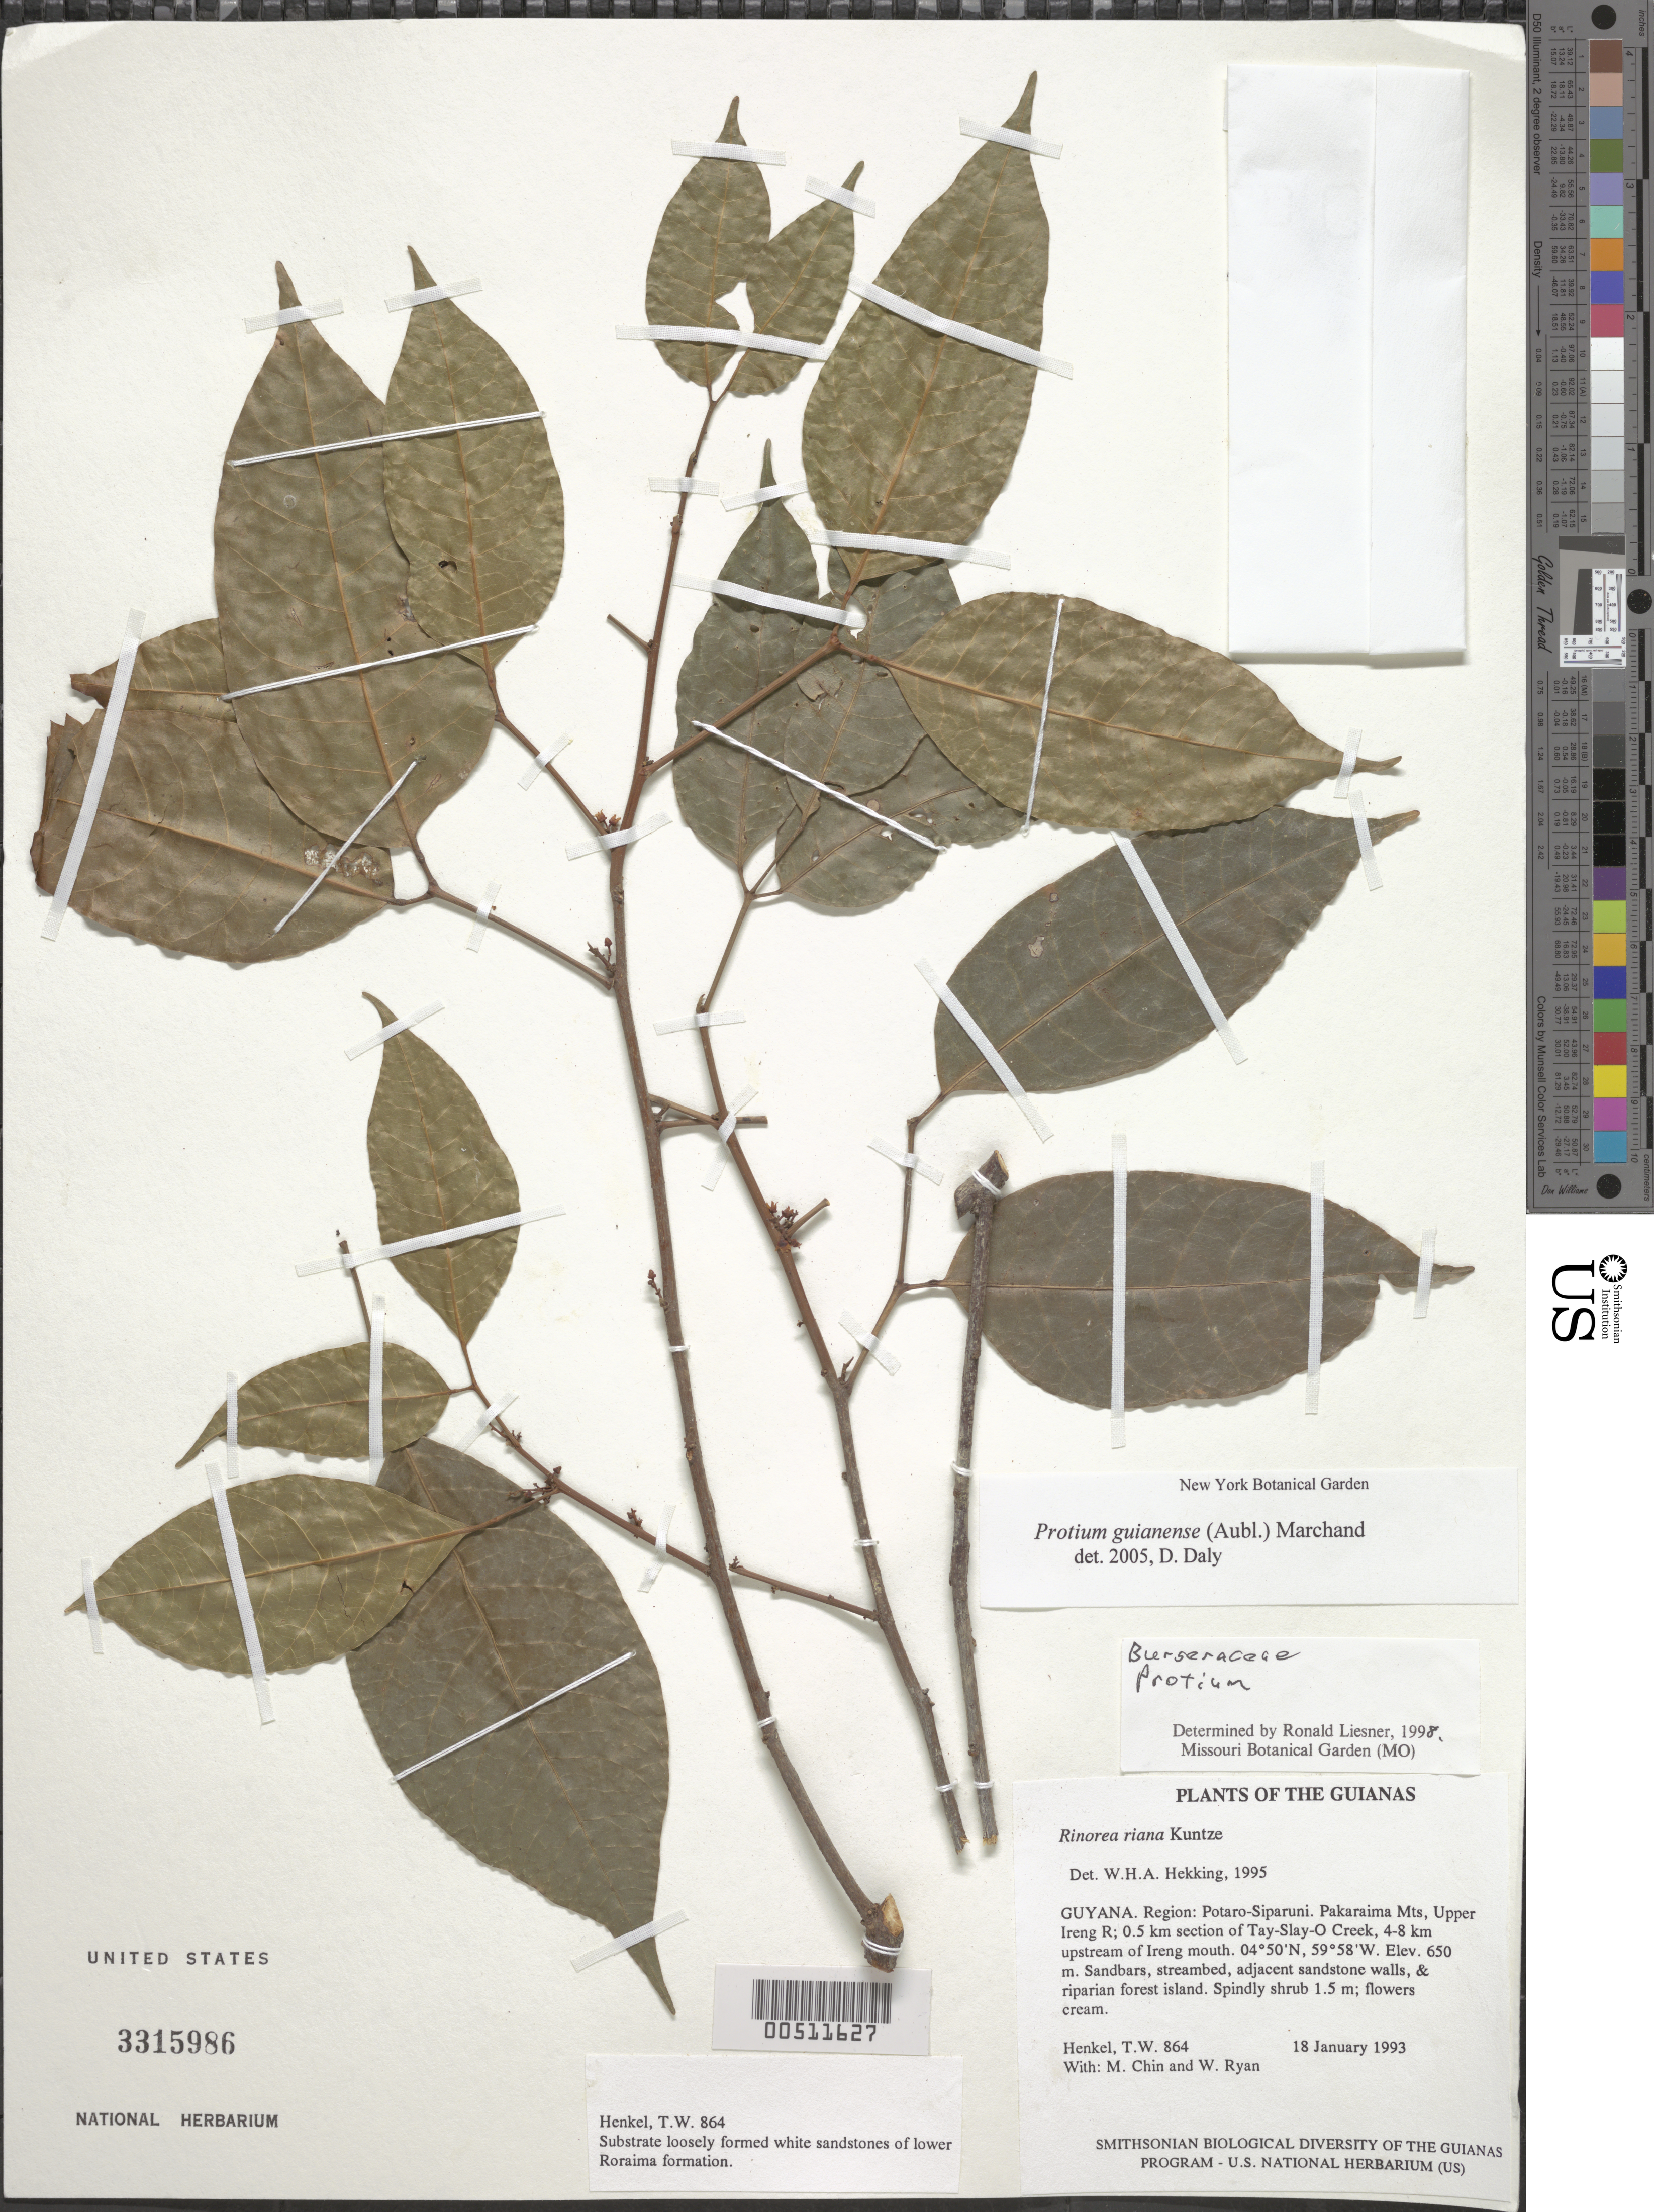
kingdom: Plantae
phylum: Tracheophyta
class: Magnoliopsida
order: Sapindales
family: Burseraceae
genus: Protium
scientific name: Protium guianense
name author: (Aubl.) Marchand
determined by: Daly, D. C.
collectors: T. Henkel, M. Chin & W. Ryan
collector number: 864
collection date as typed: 18 January 1993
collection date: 1993-01-18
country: Guyana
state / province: Potaro-Siparuni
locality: Pakaraima Mts, Upper Ireng R; 0.5 km section of Tay-Slay-O Creek, 4-8 km upstream of Ireng mouth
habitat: Sandbars, streambed, adjacent sandstone walls, & riparian forest island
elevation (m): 650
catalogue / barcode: US 3315986